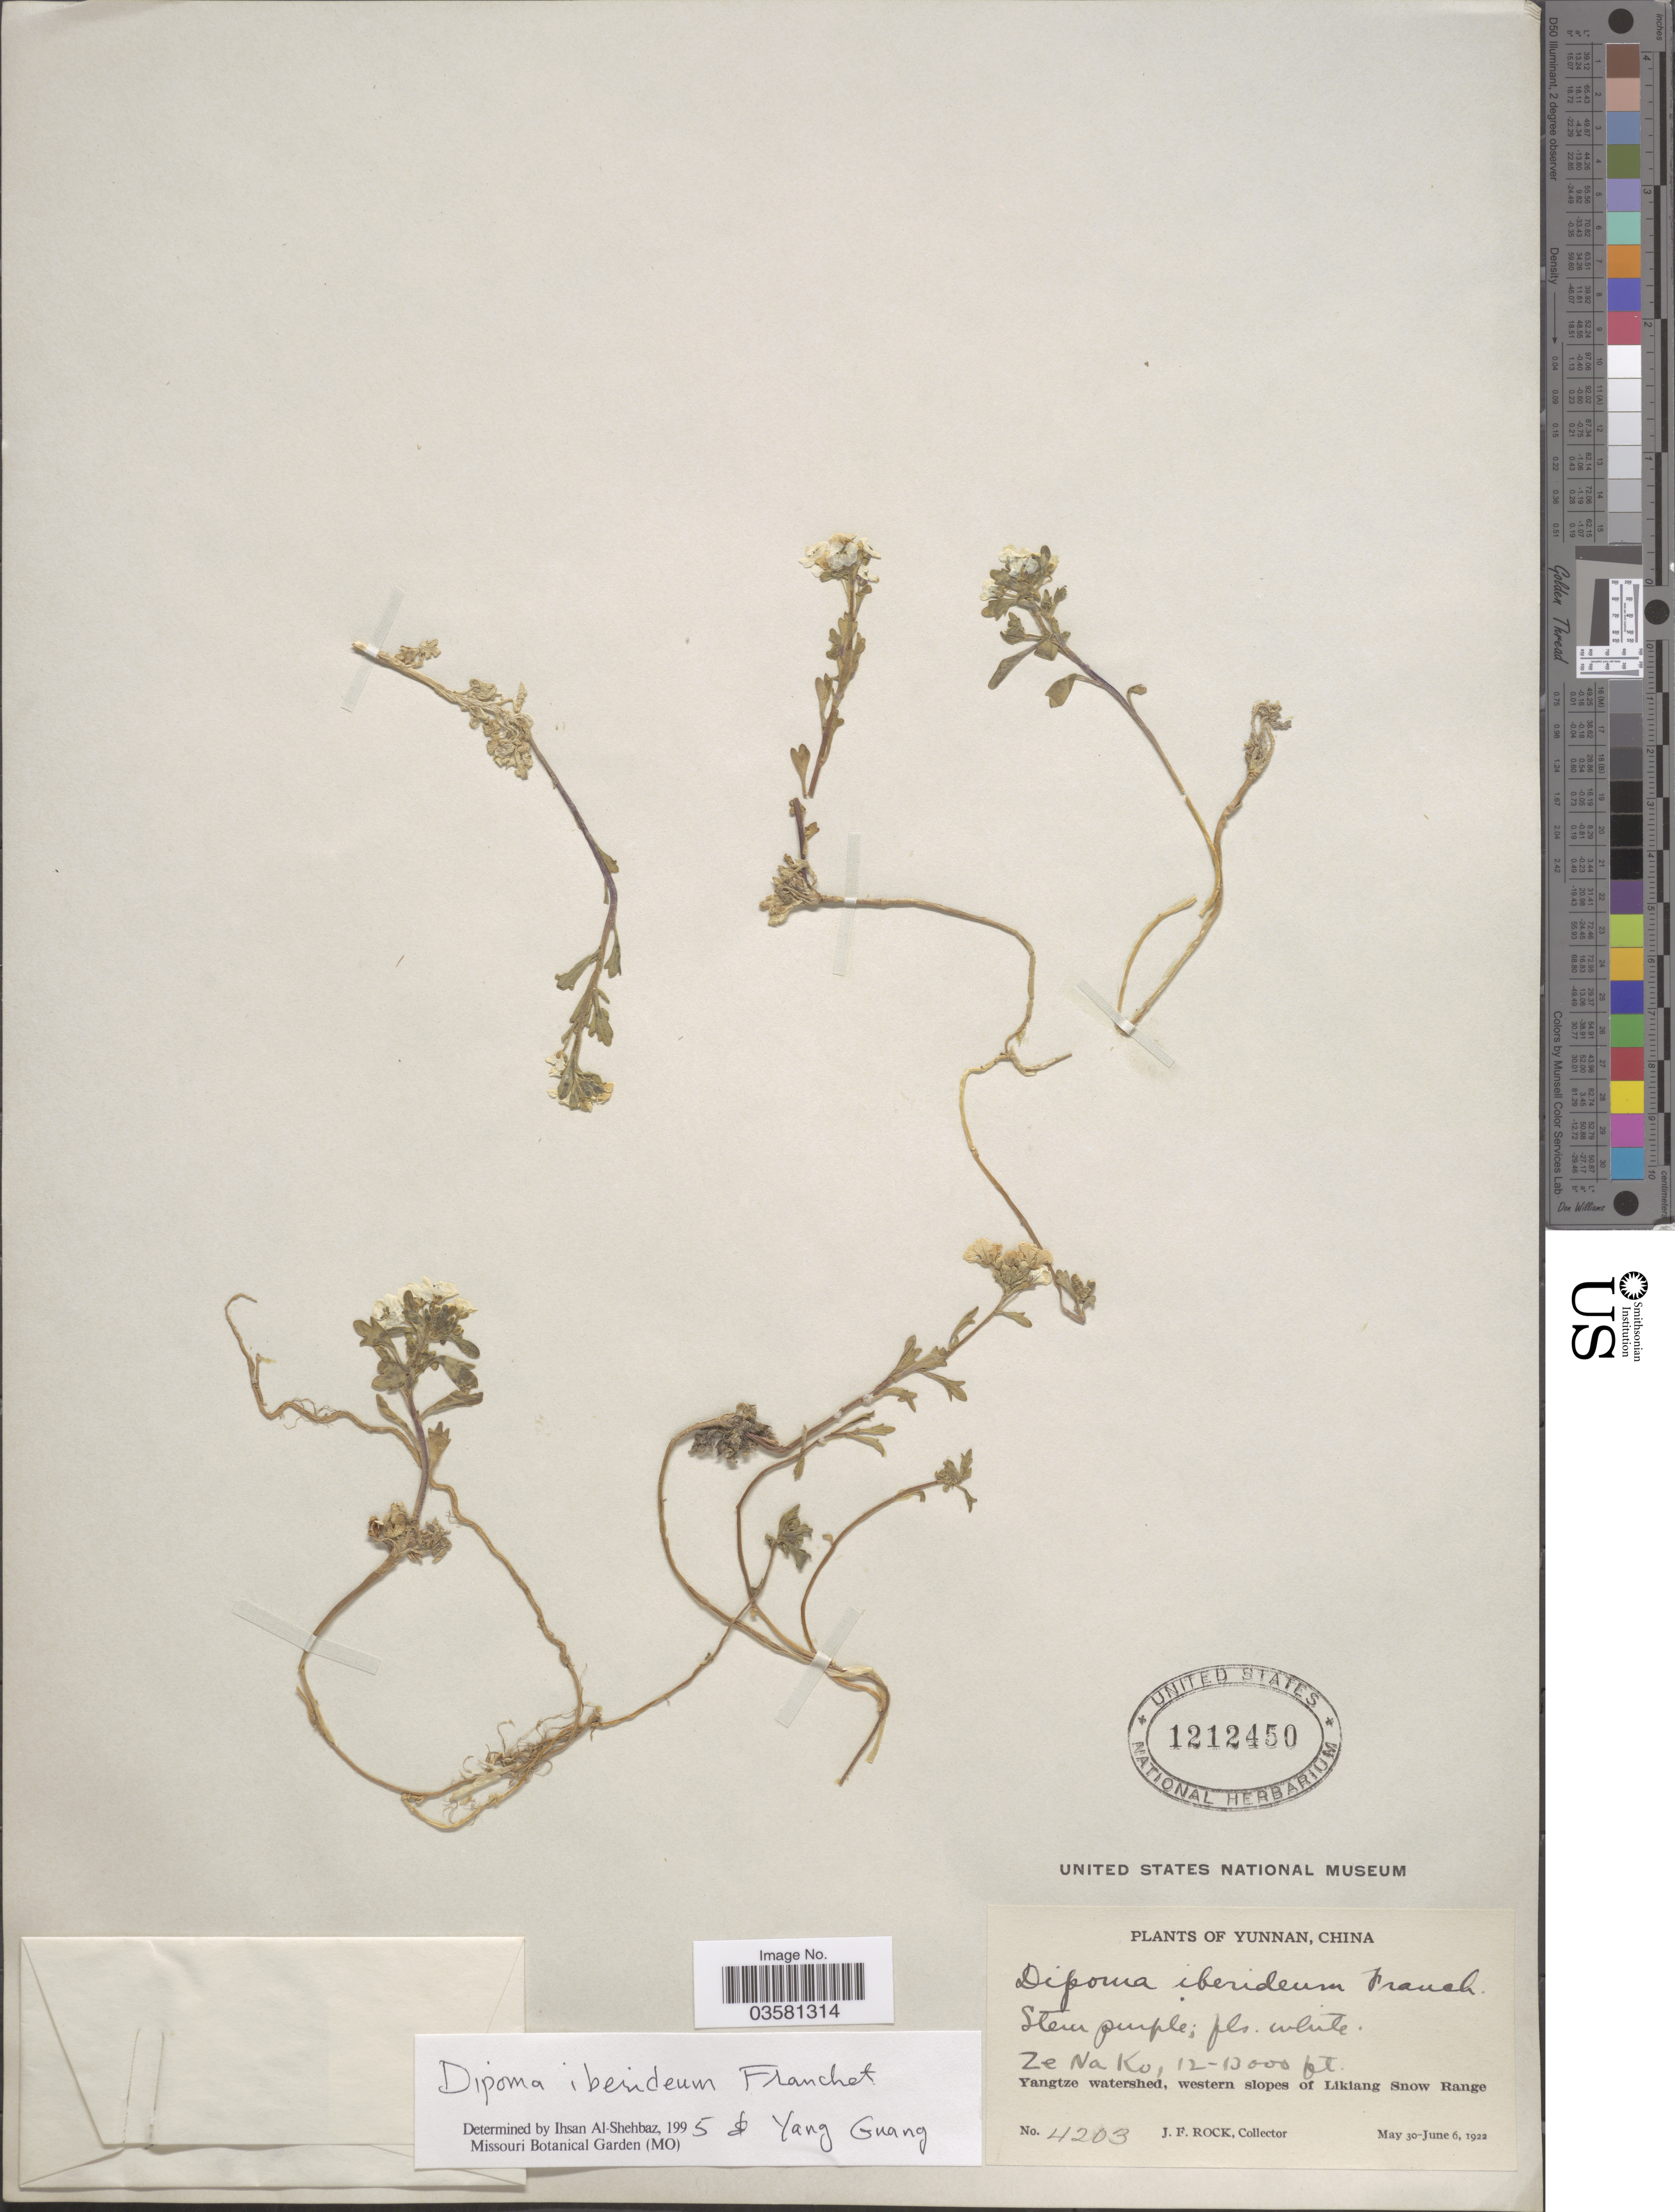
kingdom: Plantae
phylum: Tracheophyta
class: Magnoliopsida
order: Brassicales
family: Brassicaceae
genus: Dipoma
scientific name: Dipoma iberideum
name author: Franch.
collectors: J. Rock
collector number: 4203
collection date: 1922-05-30/1922-06-06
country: China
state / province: Yunnan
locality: Ze Na Ko. Yangtze watershed, western slopes of Likiang Snow Range.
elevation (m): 3658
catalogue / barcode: US 1212450